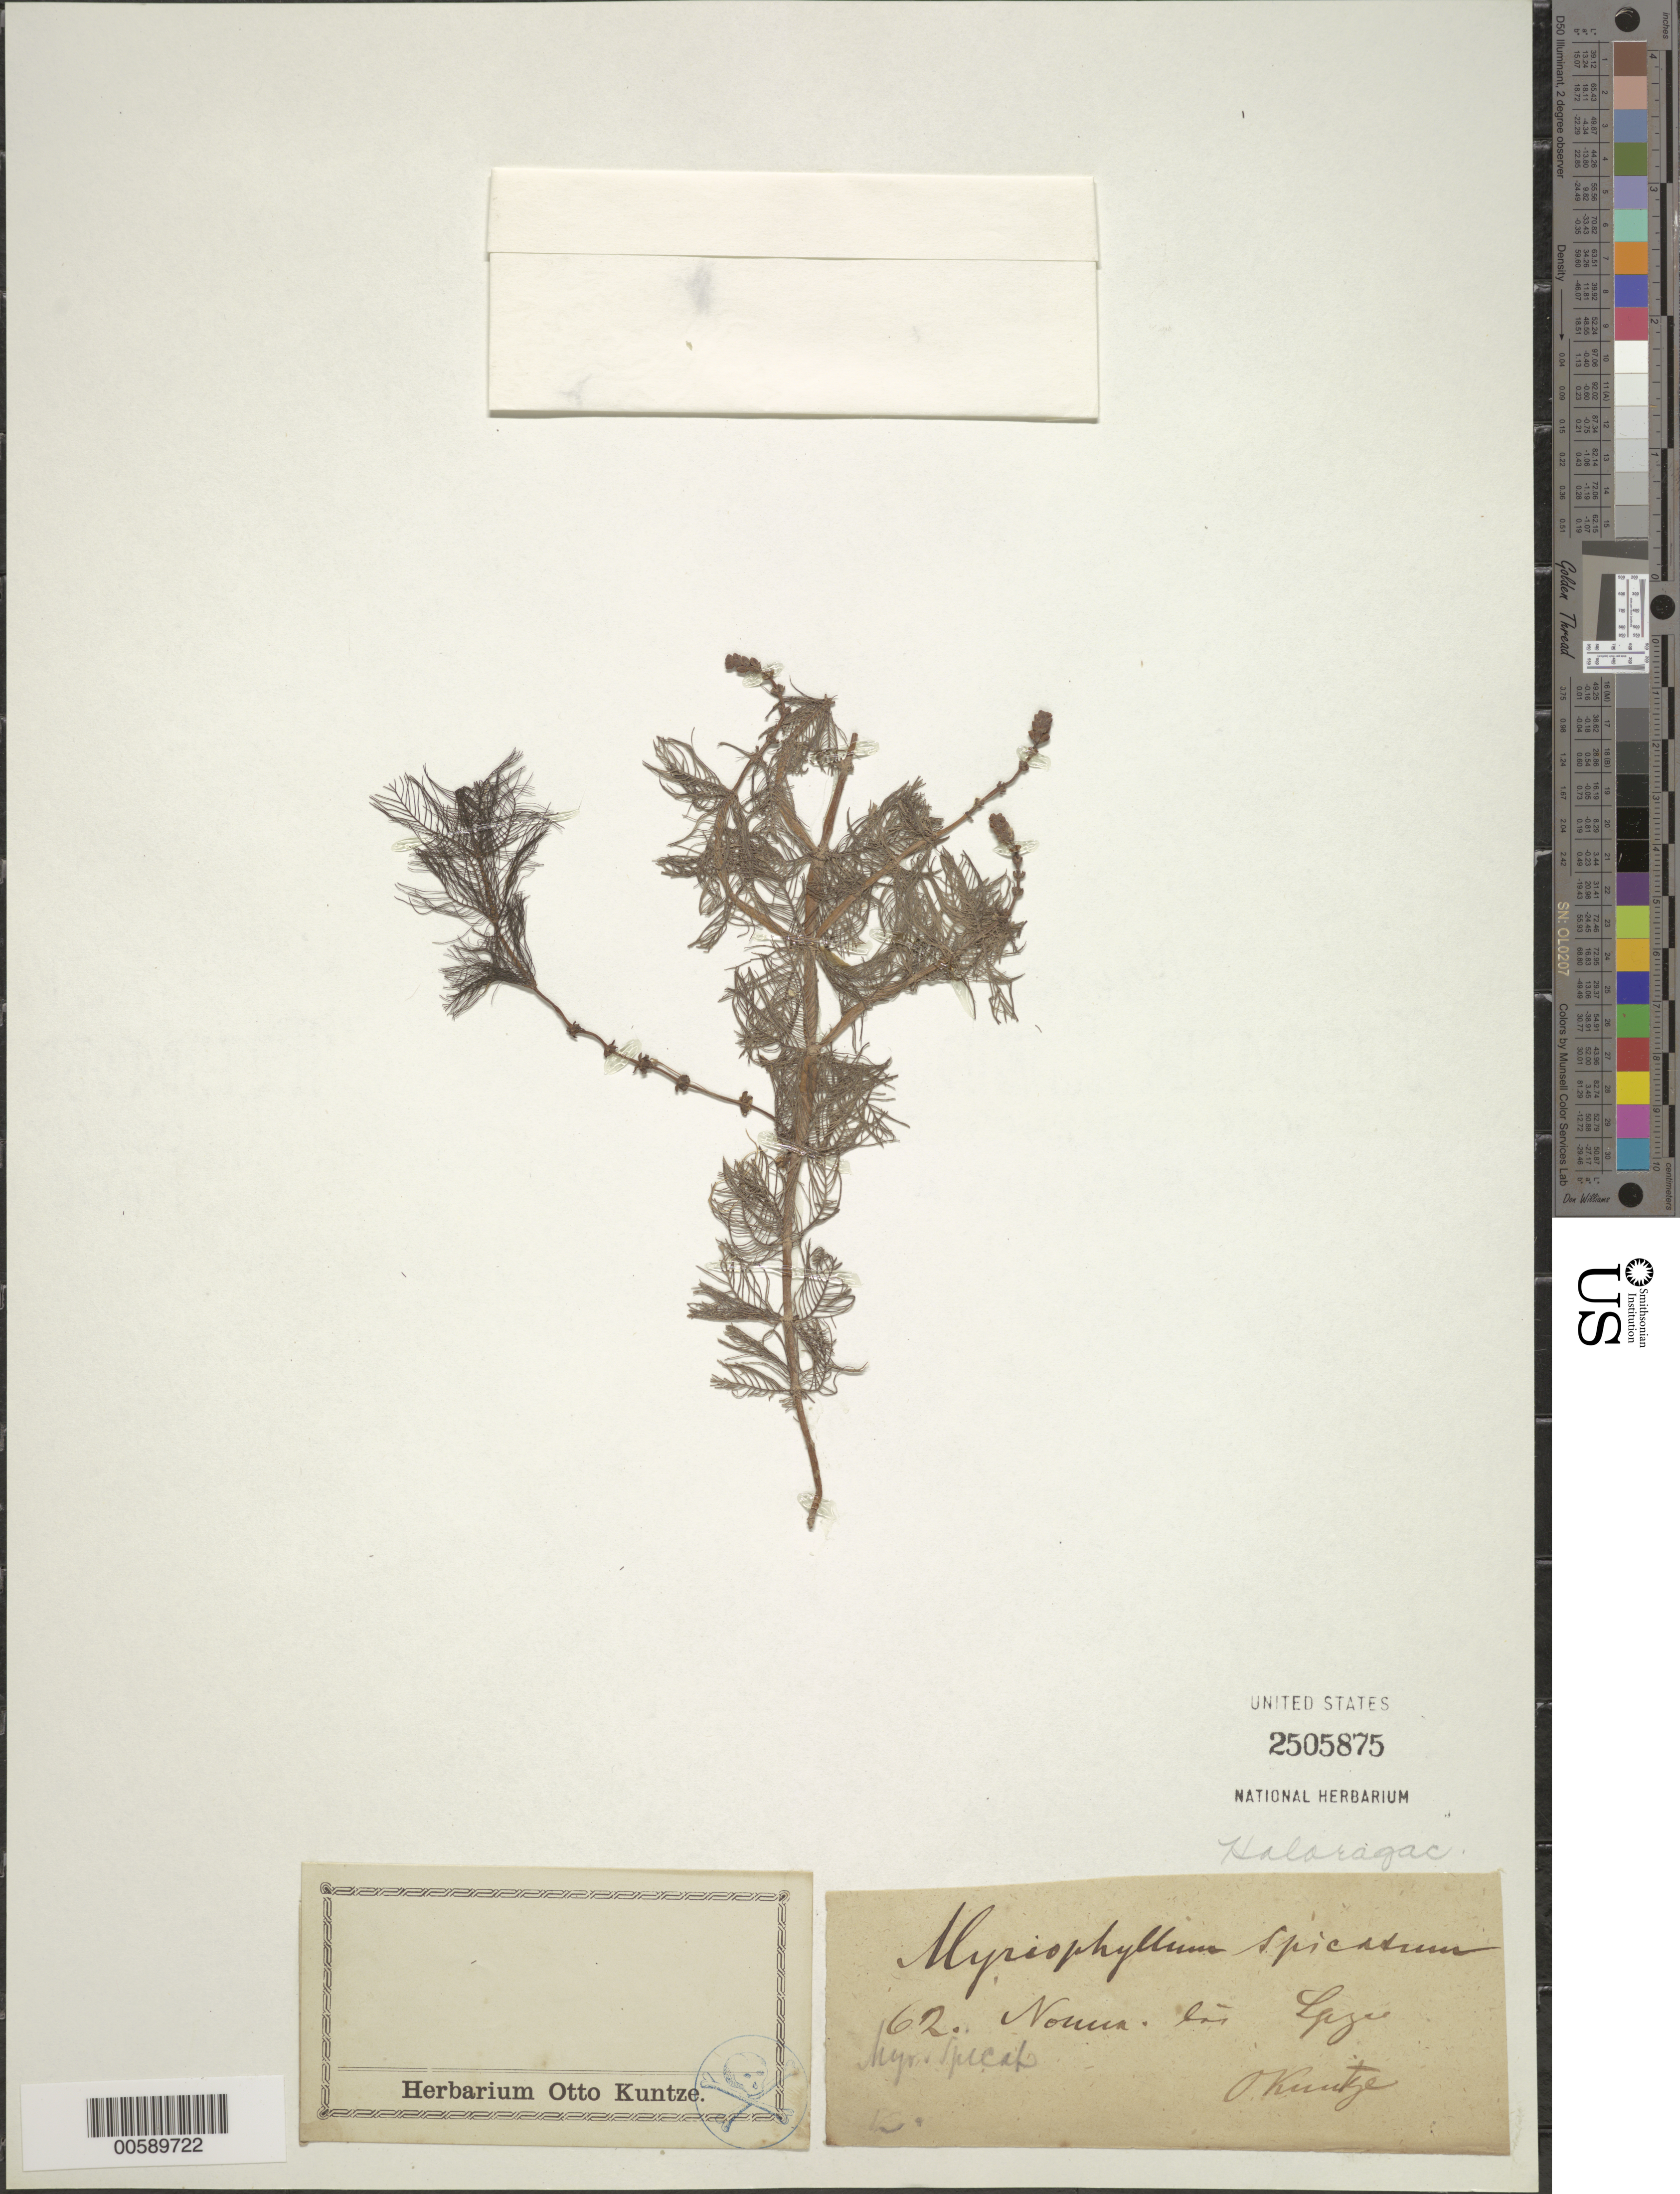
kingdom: Plantae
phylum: Tracheophyta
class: Magnoliopsida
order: Saxifragales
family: Haloragaceae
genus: Myriophyllum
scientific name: Myriophyllum spicatum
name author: L.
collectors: C.E.O. Kuntze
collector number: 62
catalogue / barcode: US 2505875